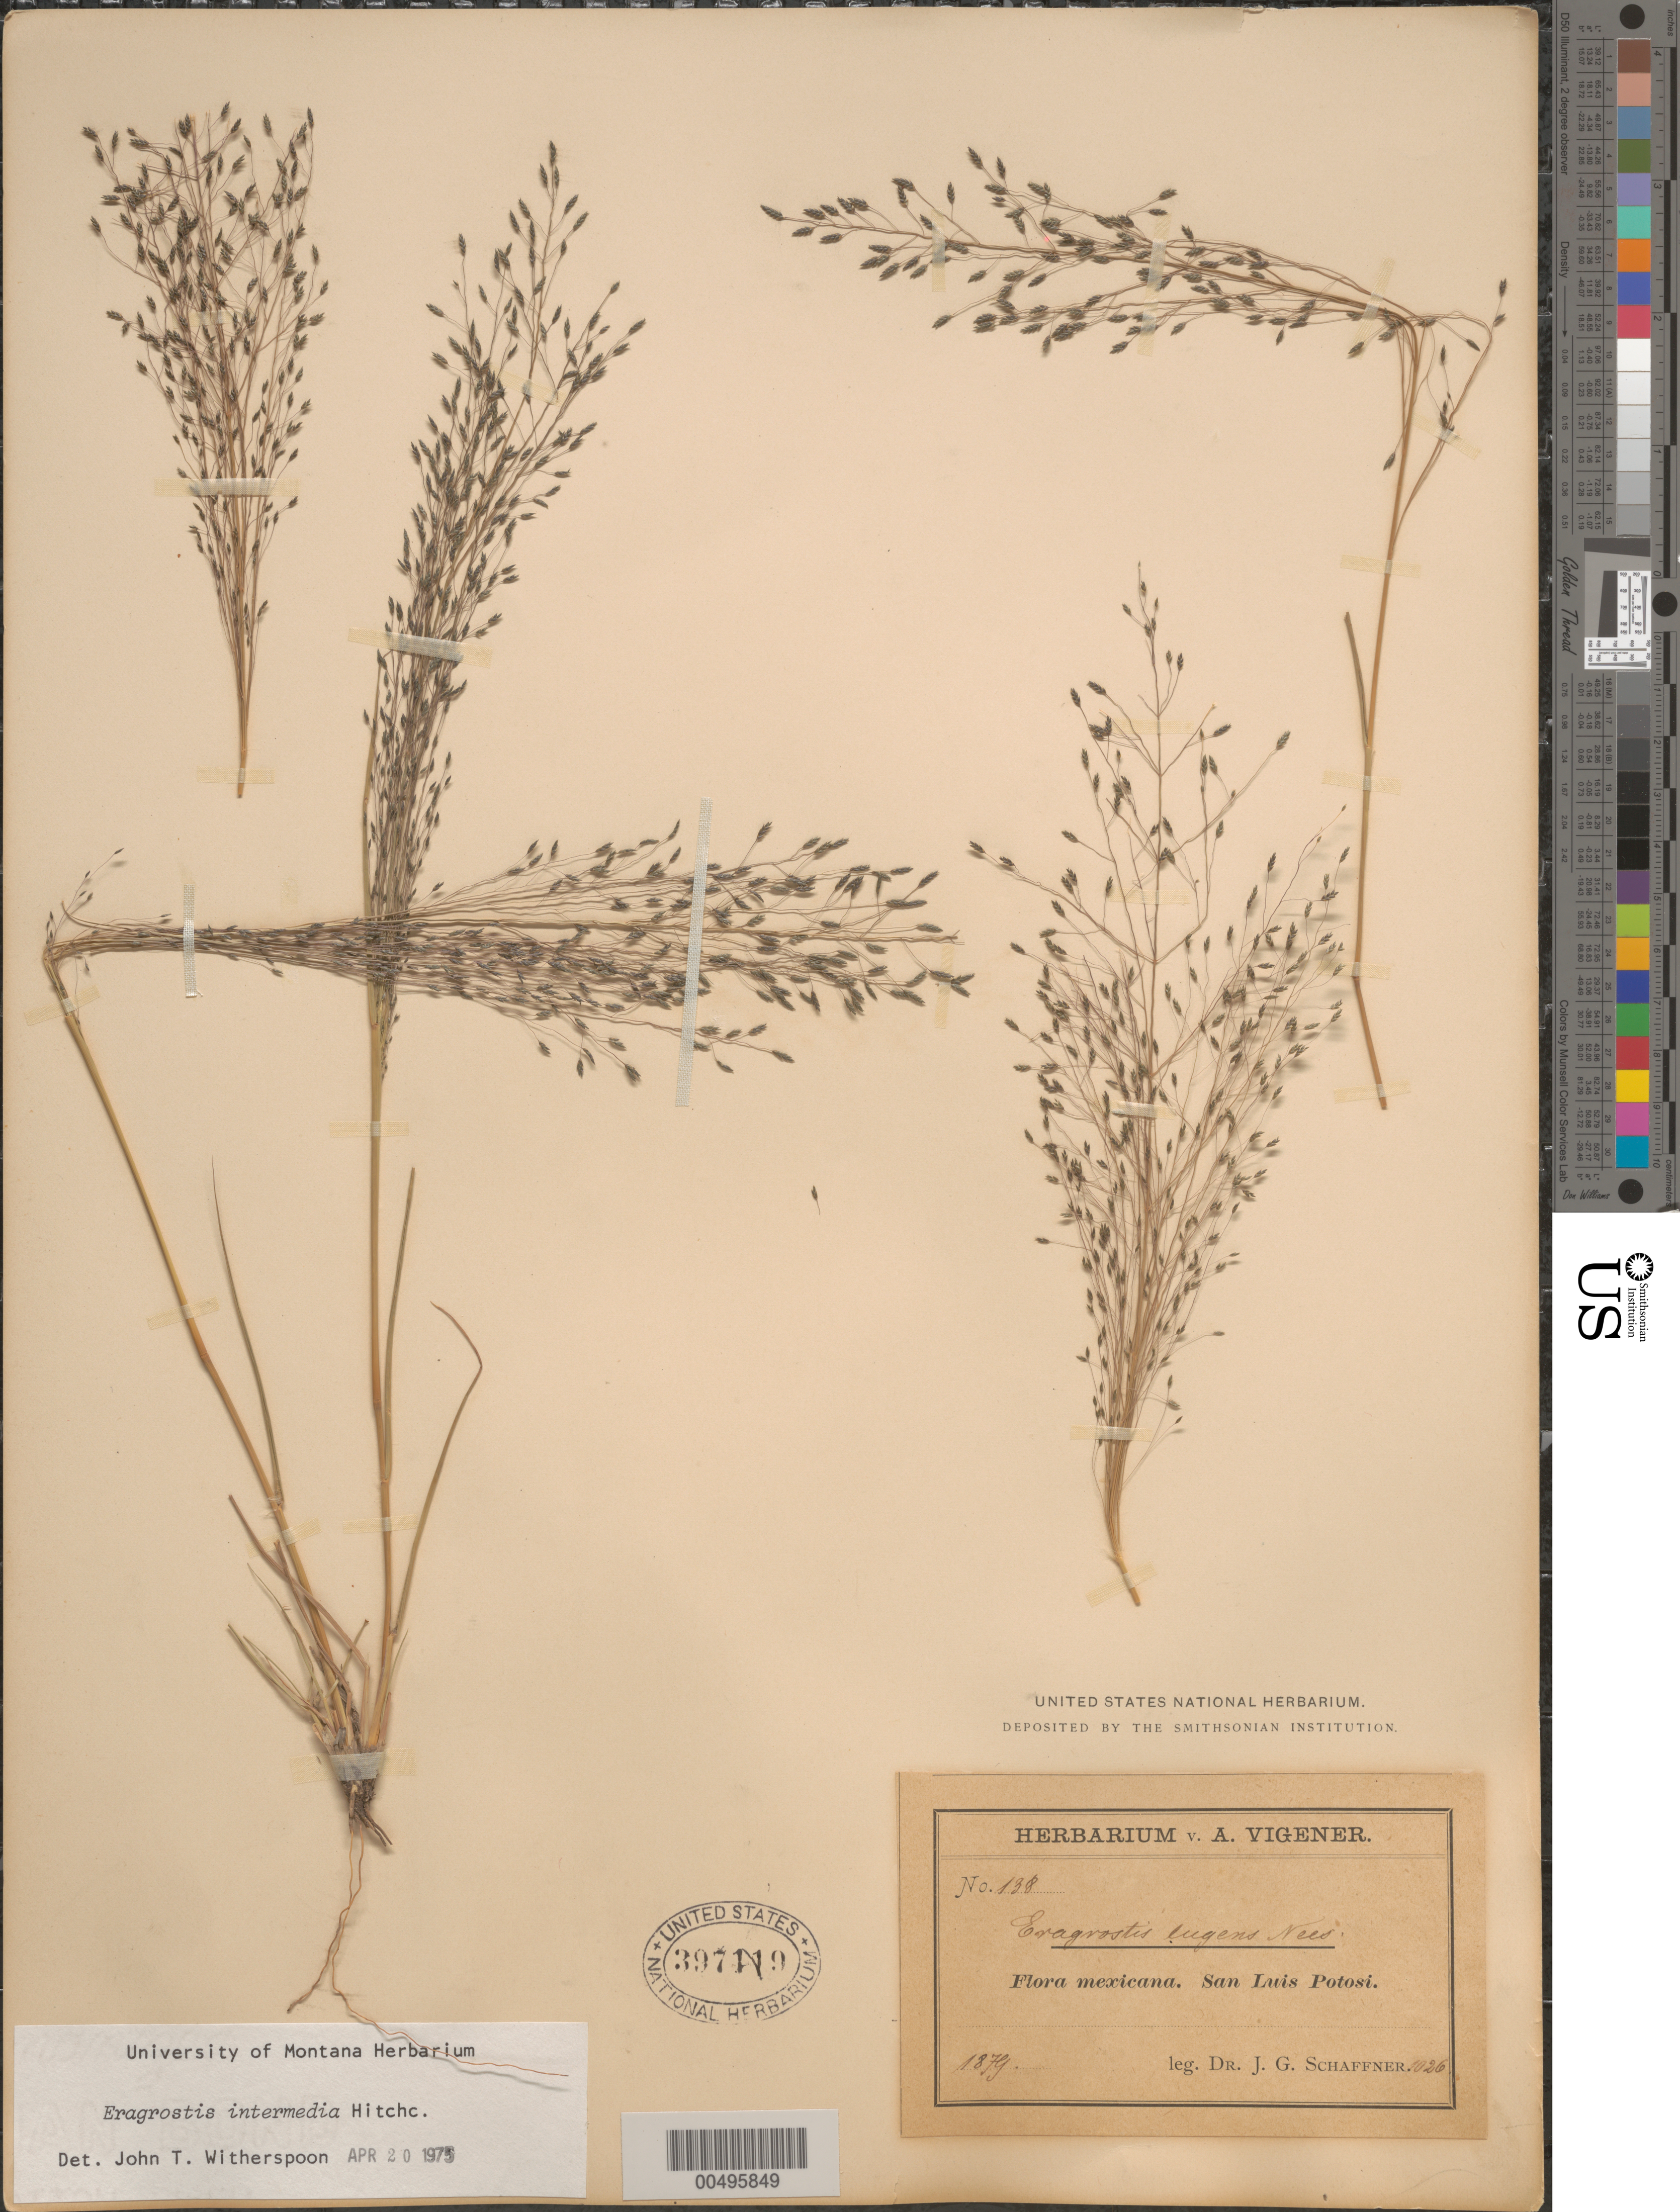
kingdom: Plantae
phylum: Tracheophyta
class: Liliopsida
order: Poales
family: Poaceae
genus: Eragrostis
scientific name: Eragrostis intermedia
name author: Hitchc.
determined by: Witherspoon, John T.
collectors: J. G. Schaffner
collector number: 1026 / 138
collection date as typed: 1879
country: Mexico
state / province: San Luis Potosi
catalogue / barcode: US 397119